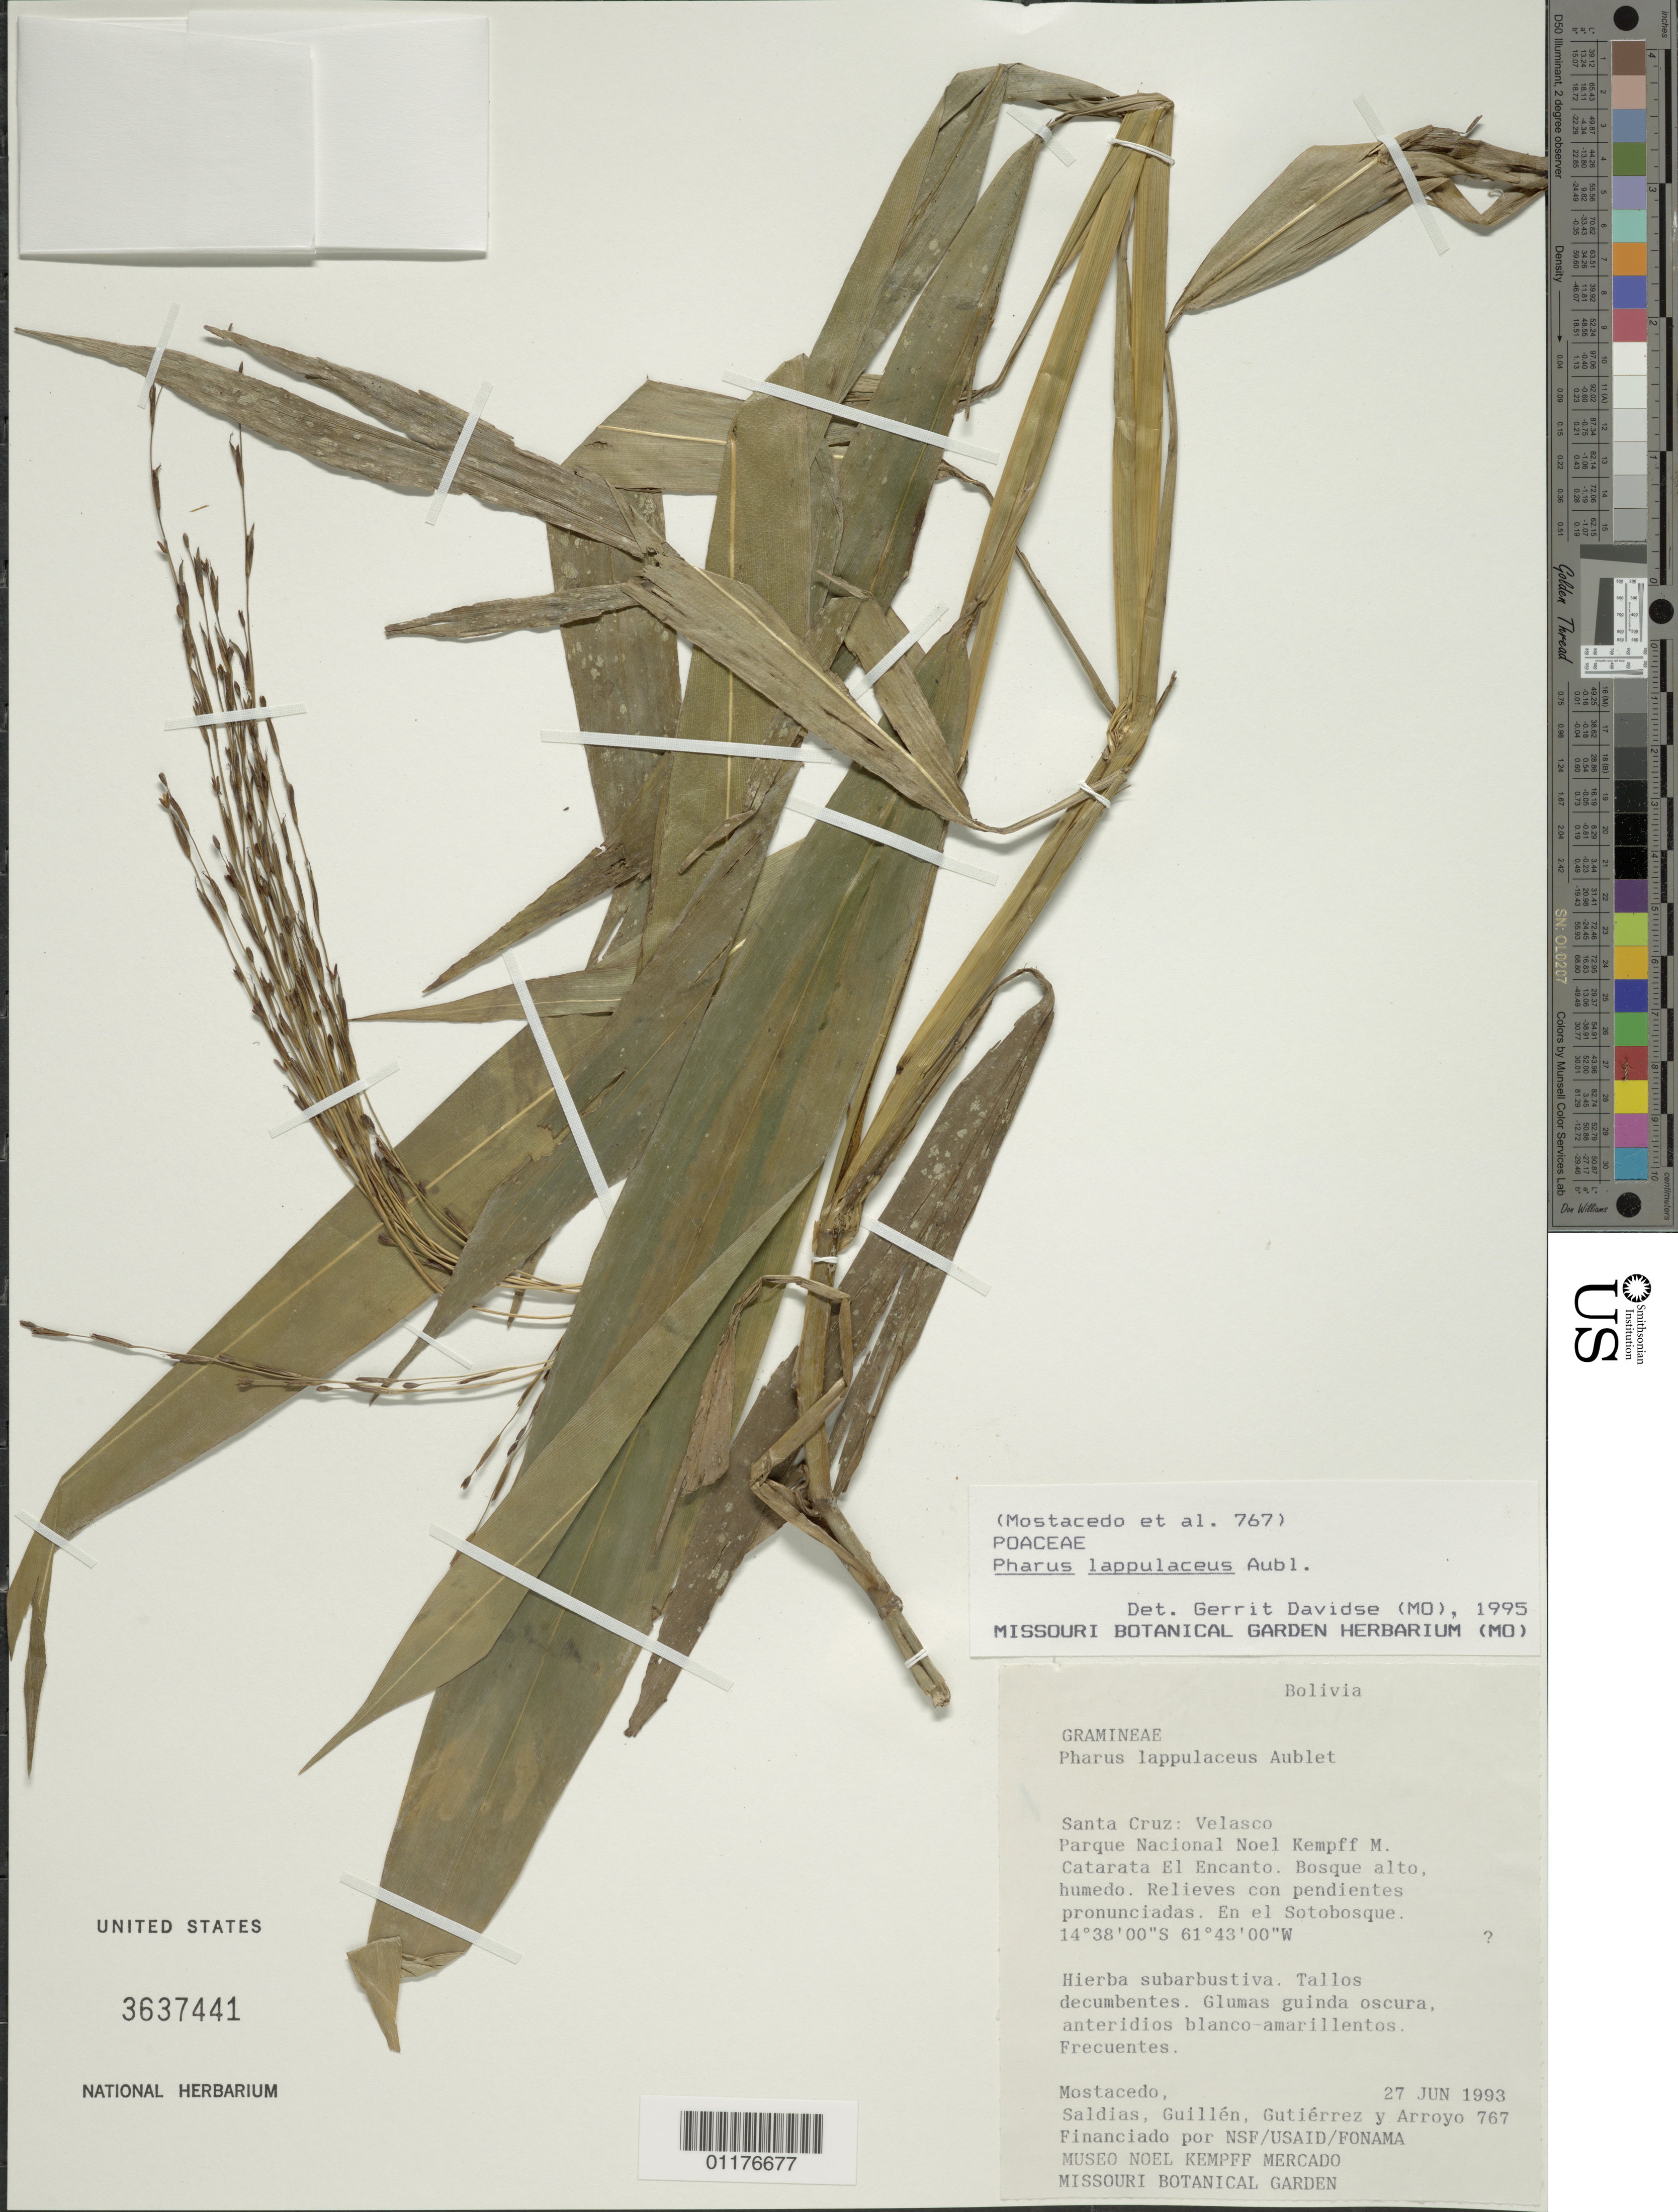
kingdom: Plantae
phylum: Tracheophyta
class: Liliopsida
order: Poales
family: Poaceae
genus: Pharus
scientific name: Pharus lappulaceus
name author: Aubl.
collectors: -. Saldias, -- Guillen, Gutiérrez, -- & Arroyo, --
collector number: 767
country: Bolivia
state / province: Santa Cruz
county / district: Velasco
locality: Parque Nacional Noel Kempoff M. Catarata El Encanto.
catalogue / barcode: US 3637441